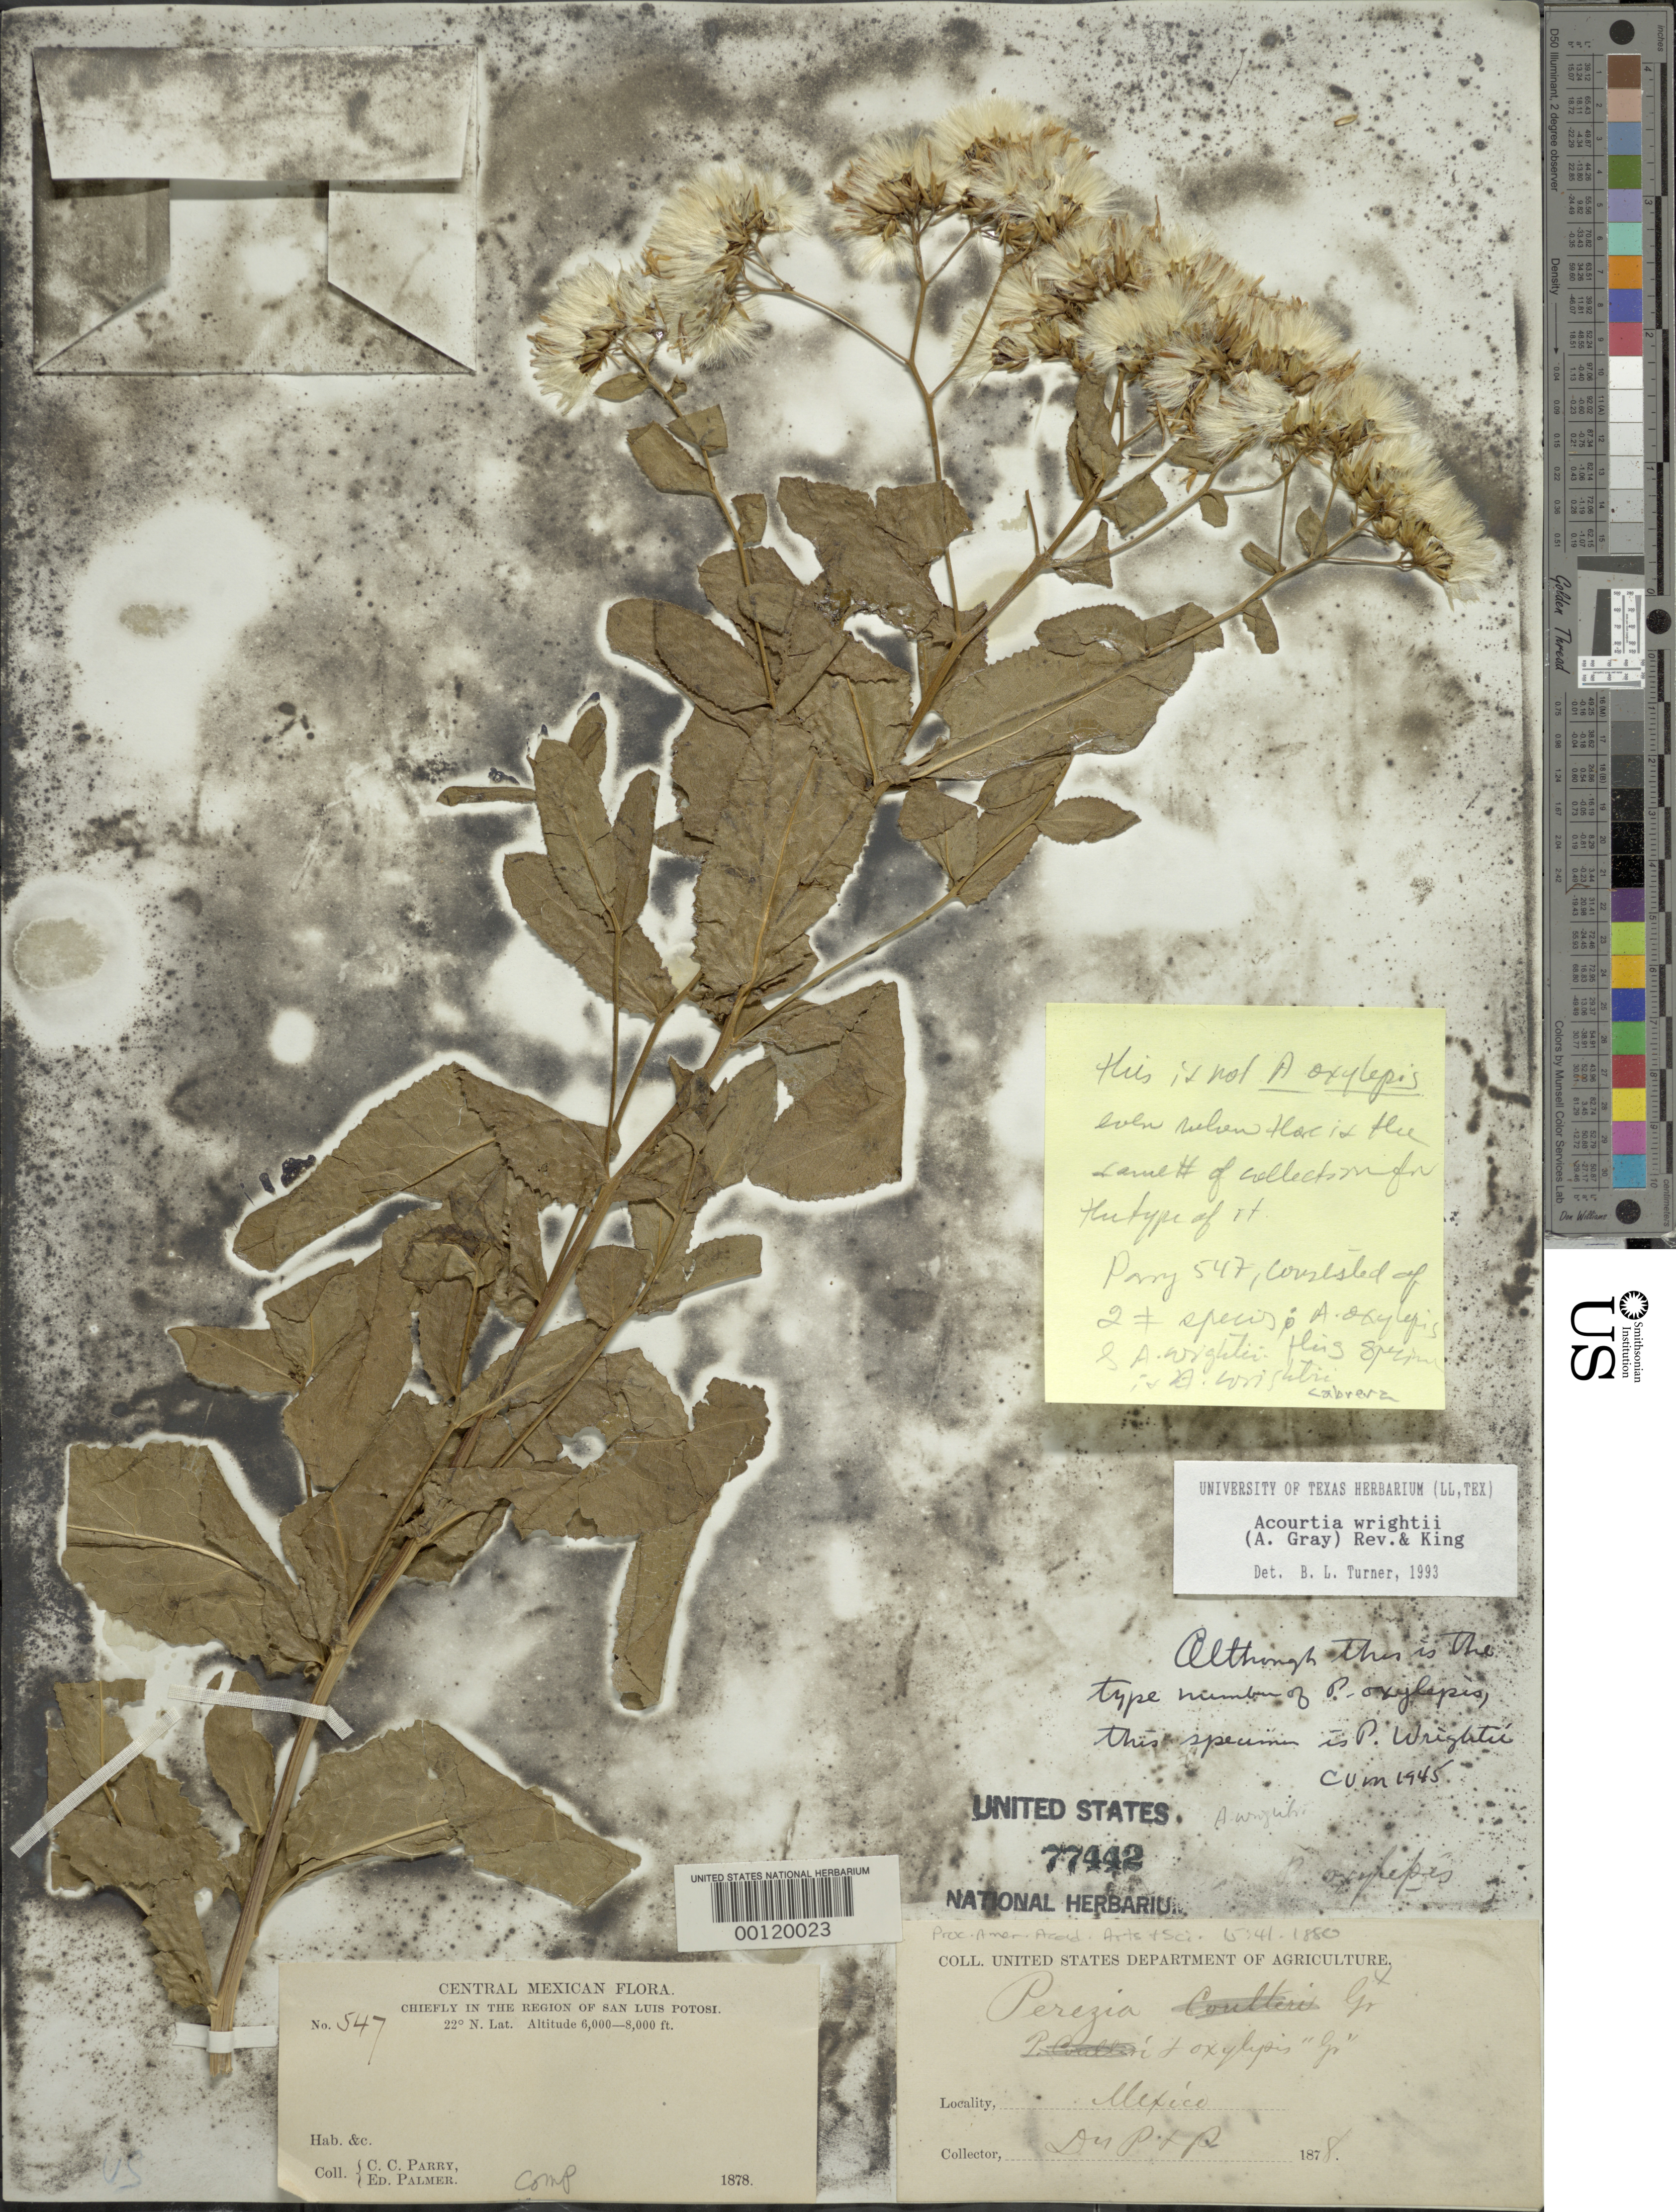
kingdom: Plantae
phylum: Tracheophyta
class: Magnoliopsida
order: Asterales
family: Asteraceae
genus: Acourtia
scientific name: Acourtia wrightii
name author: (A. Gray) Reveal & R.M. King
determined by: Turner, B. L.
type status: Type Number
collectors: C. C. Parry & E. Palmer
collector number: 547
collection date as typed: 1878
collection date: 1878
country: Mexico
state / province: San Luis Potosi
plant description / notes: Type number of Perezia oxylepis A. Gray but apparently not a type of that name. According to annotations by several specialists, this specimen is not Perezia oxylepis A. Gray (=Acourtia oxylepis (A. Gray) Reveal & R.M. King) but is Perezia wrightii A. Gray (=Acourtia wrightii (A. Gray) Reveal & R.M. King).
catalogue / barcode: US 77442